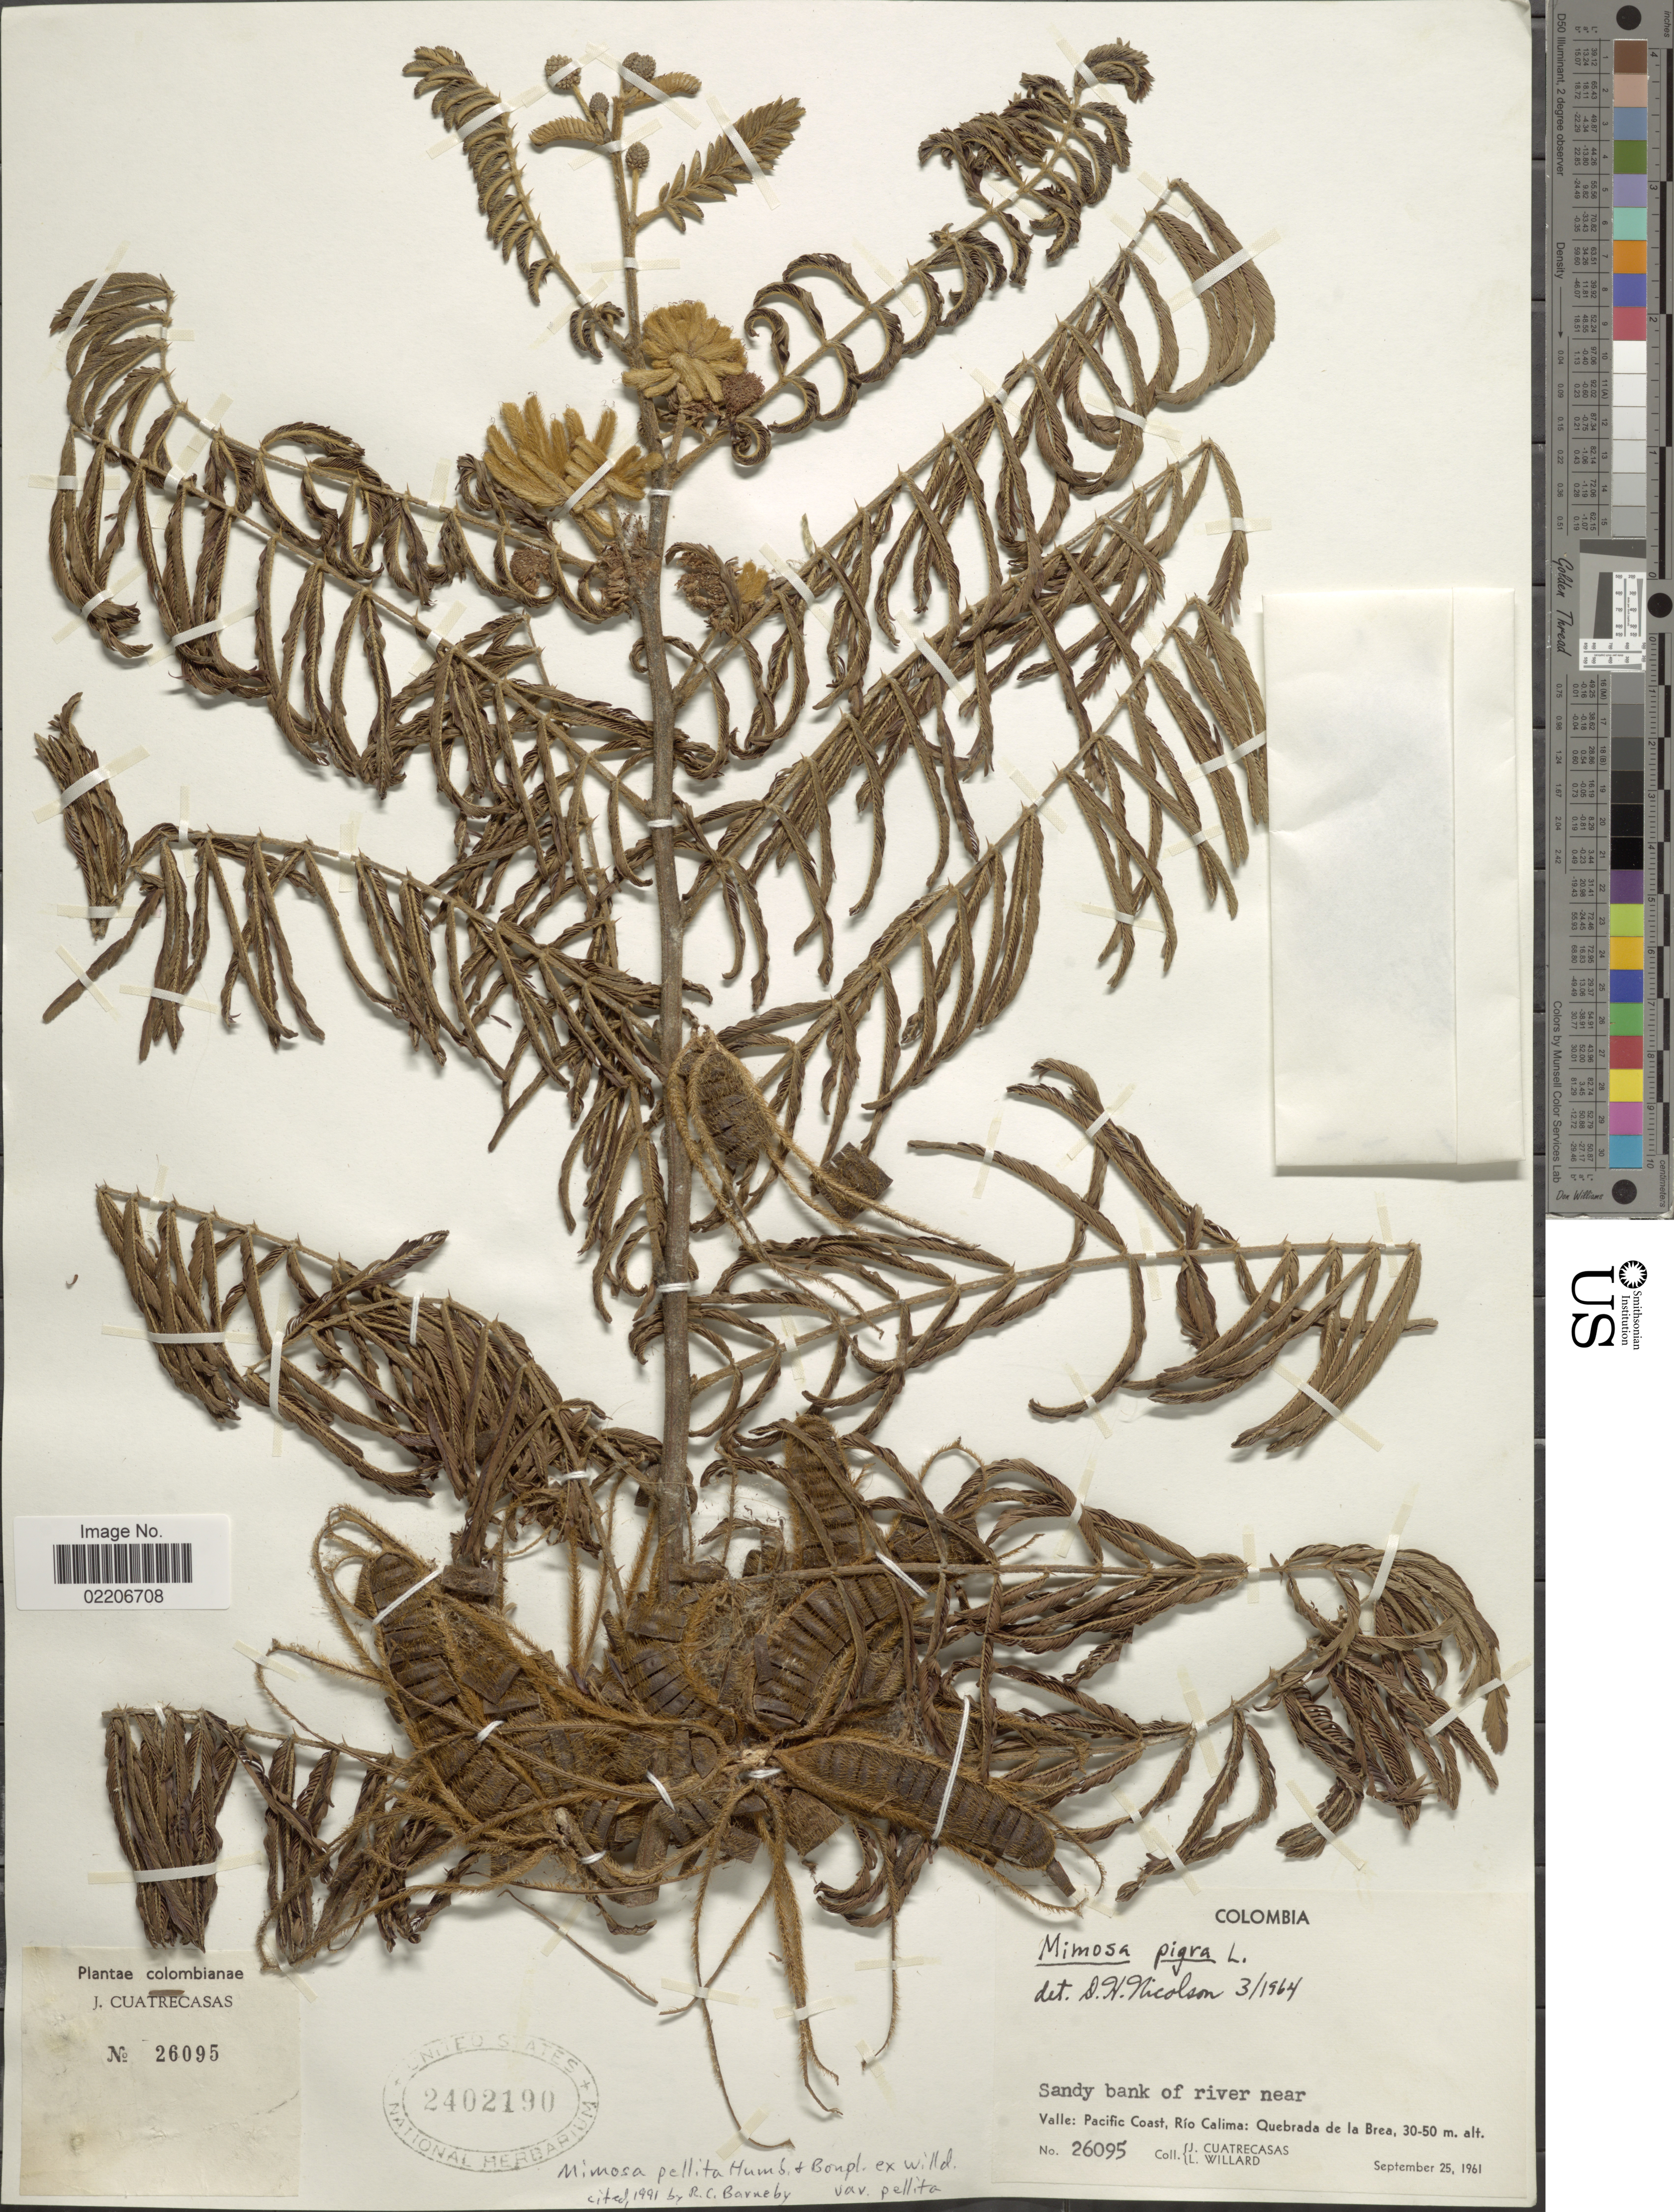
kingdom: Plantae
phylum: Tracheophyta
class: Magnoliopsida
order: Fabales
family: Fabaceae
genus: Mimosa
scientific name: Mimosa pellita var. pellita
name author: Humb. & Bonpl. ex Willd.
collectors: J. Cuatrecasas & L. Willard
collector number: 26095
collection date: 1961-09-25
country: Colombia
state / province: Valle del Cauca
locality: Valle, Pacific Coast, Rio Calima, Quebrada de la Brea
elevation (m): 30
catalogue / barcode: US 2402190